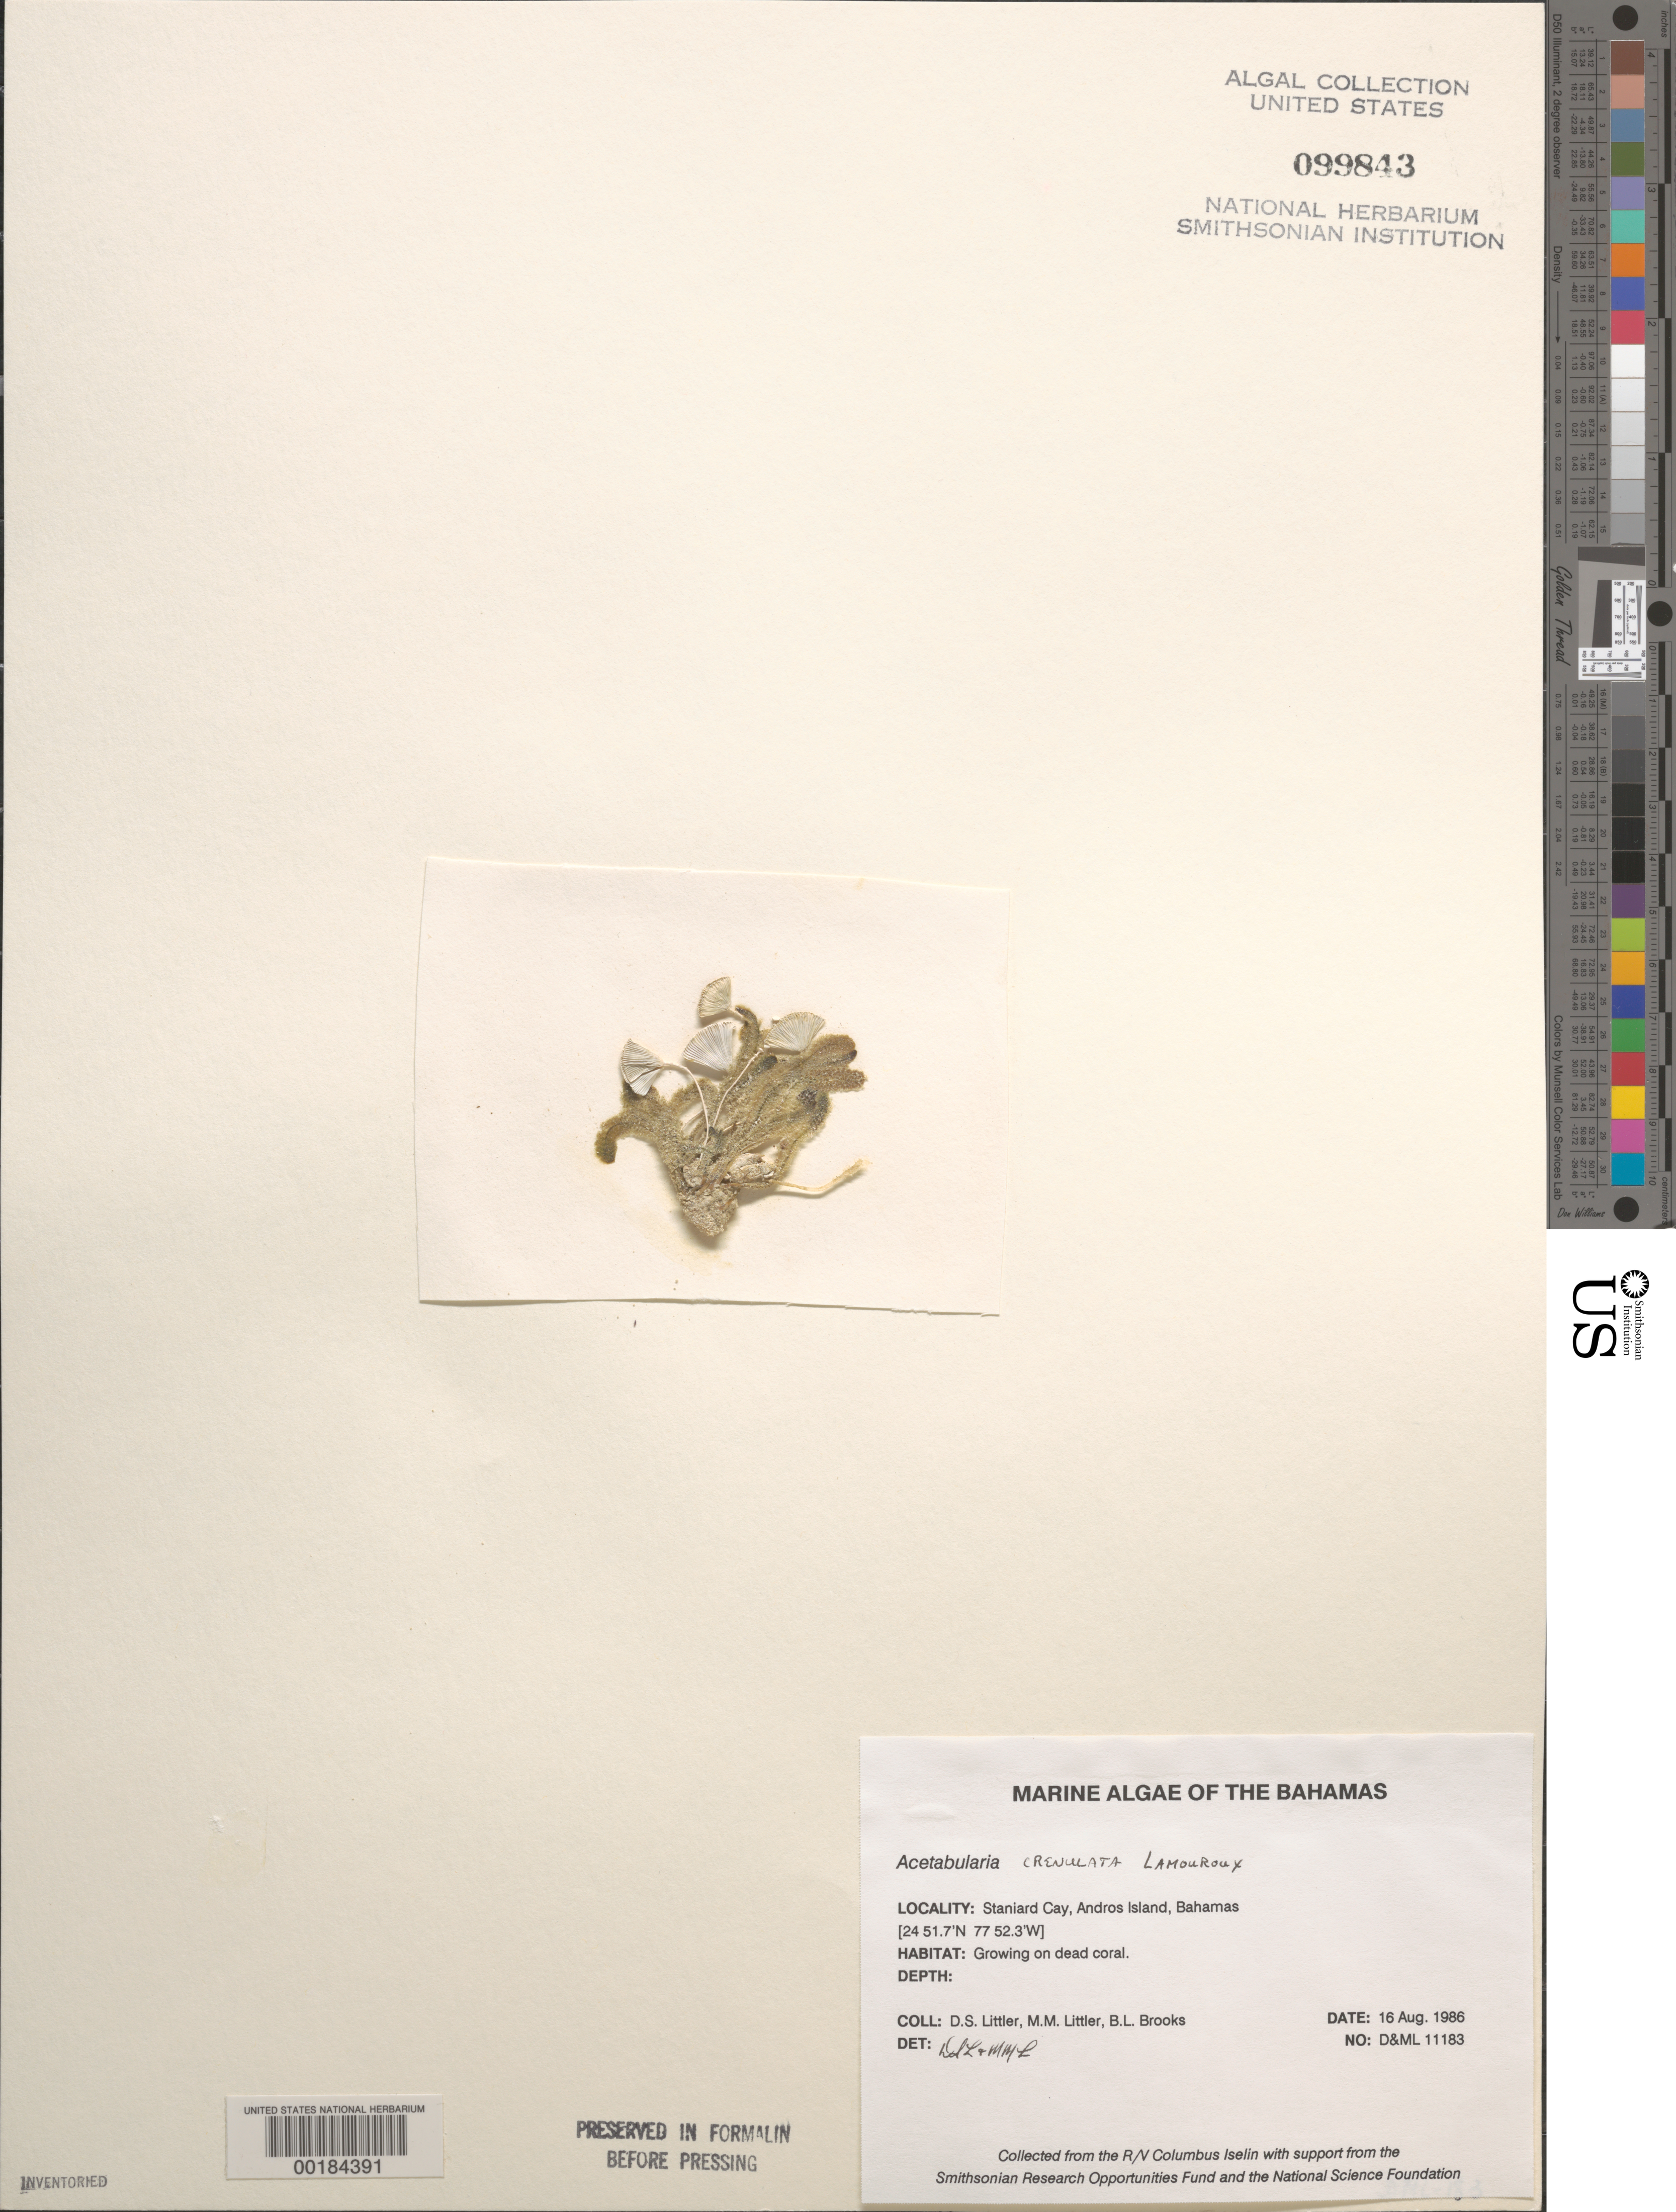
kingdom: Plantae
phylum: Chlorophyta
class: Ulvophyceae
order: Dasycladales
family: Polyphysaceae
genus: Acetabularia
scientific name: Acetabularia acetabulum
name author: J.V.Lamouroux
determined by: Littler, D. S.; Littler, M. M.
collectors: D. S. Littler, M. M. Littler & B. Brooks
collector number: D&ML 11183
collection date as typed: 16 Aug 1986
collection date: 1986-08-16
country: Bahamas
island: Staniard Cay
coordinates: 24 51.7' N, 77 52.3' W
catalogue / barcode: US 99843